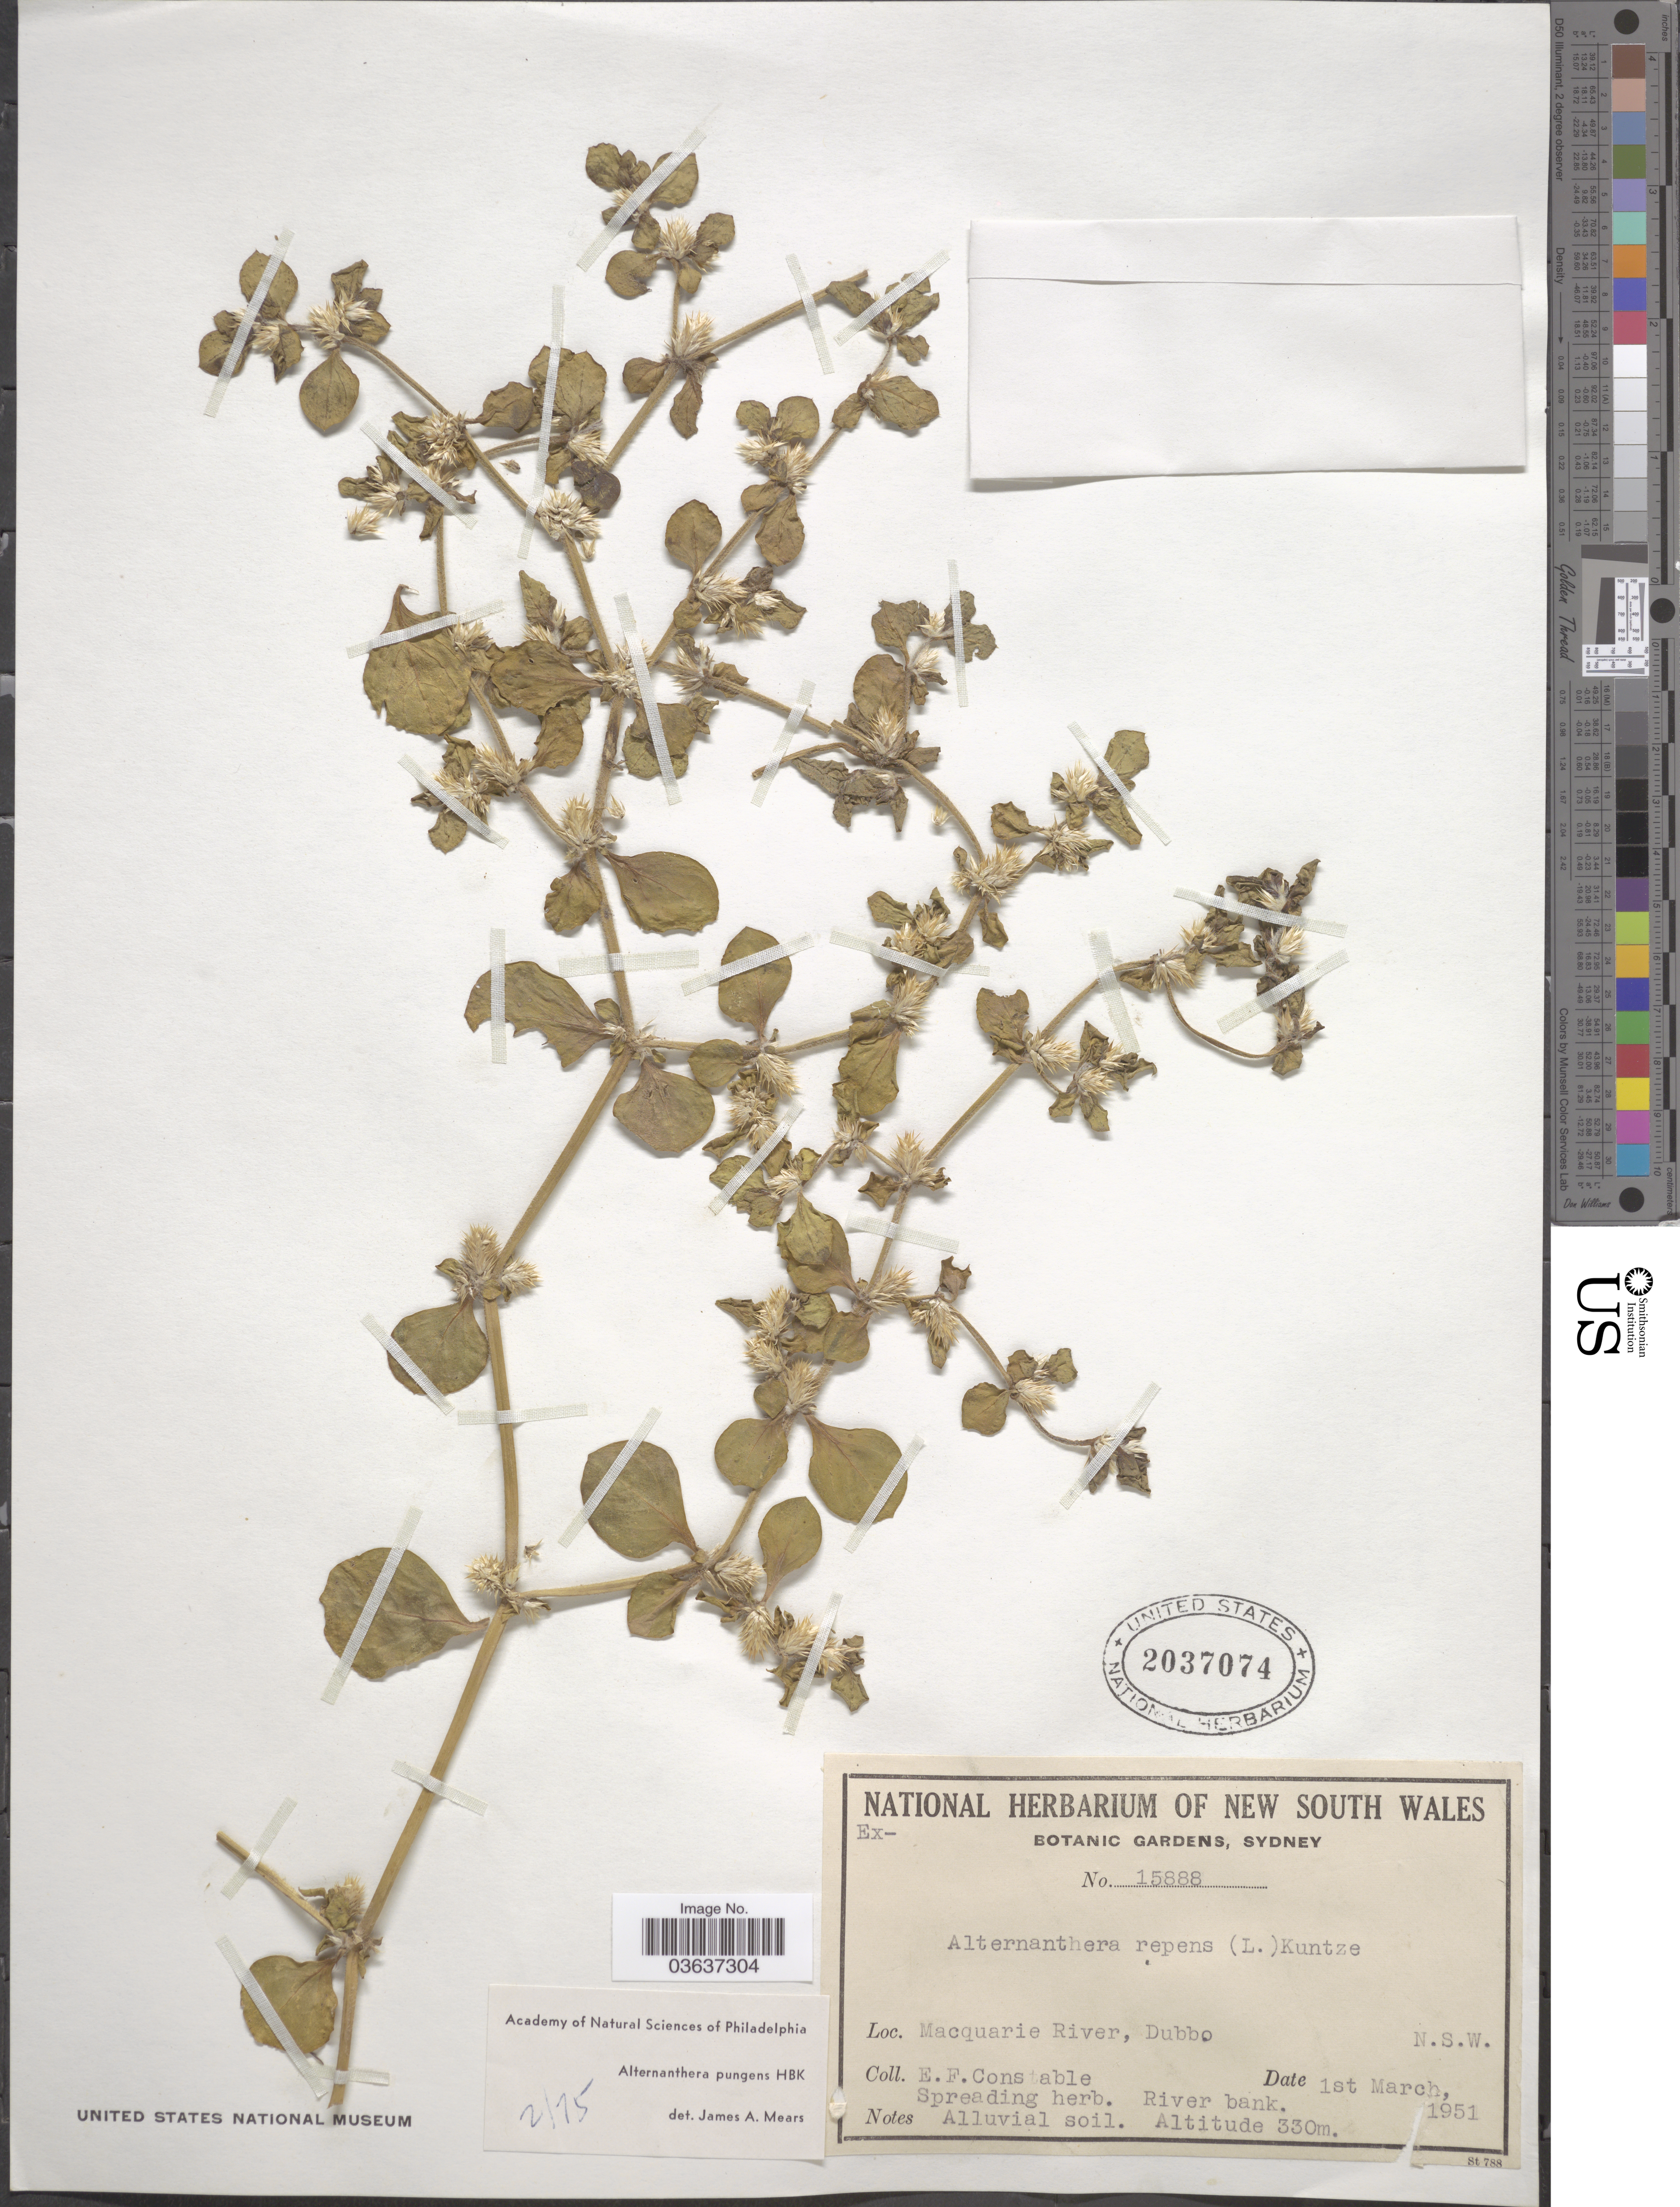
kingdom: Plantae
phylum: Tracheophyta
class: Magnoliopsida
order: Caryophyllales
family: Amaranthaceae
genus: Alternanthera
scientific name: Alternanthera repens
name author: (L.) Kuntze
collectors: E. F. Constable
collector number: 15888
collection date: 1951-03-01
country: Australia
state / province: New South Wales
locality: Macquarie River, Dubbo.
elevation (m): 330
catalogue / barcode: US 2037074